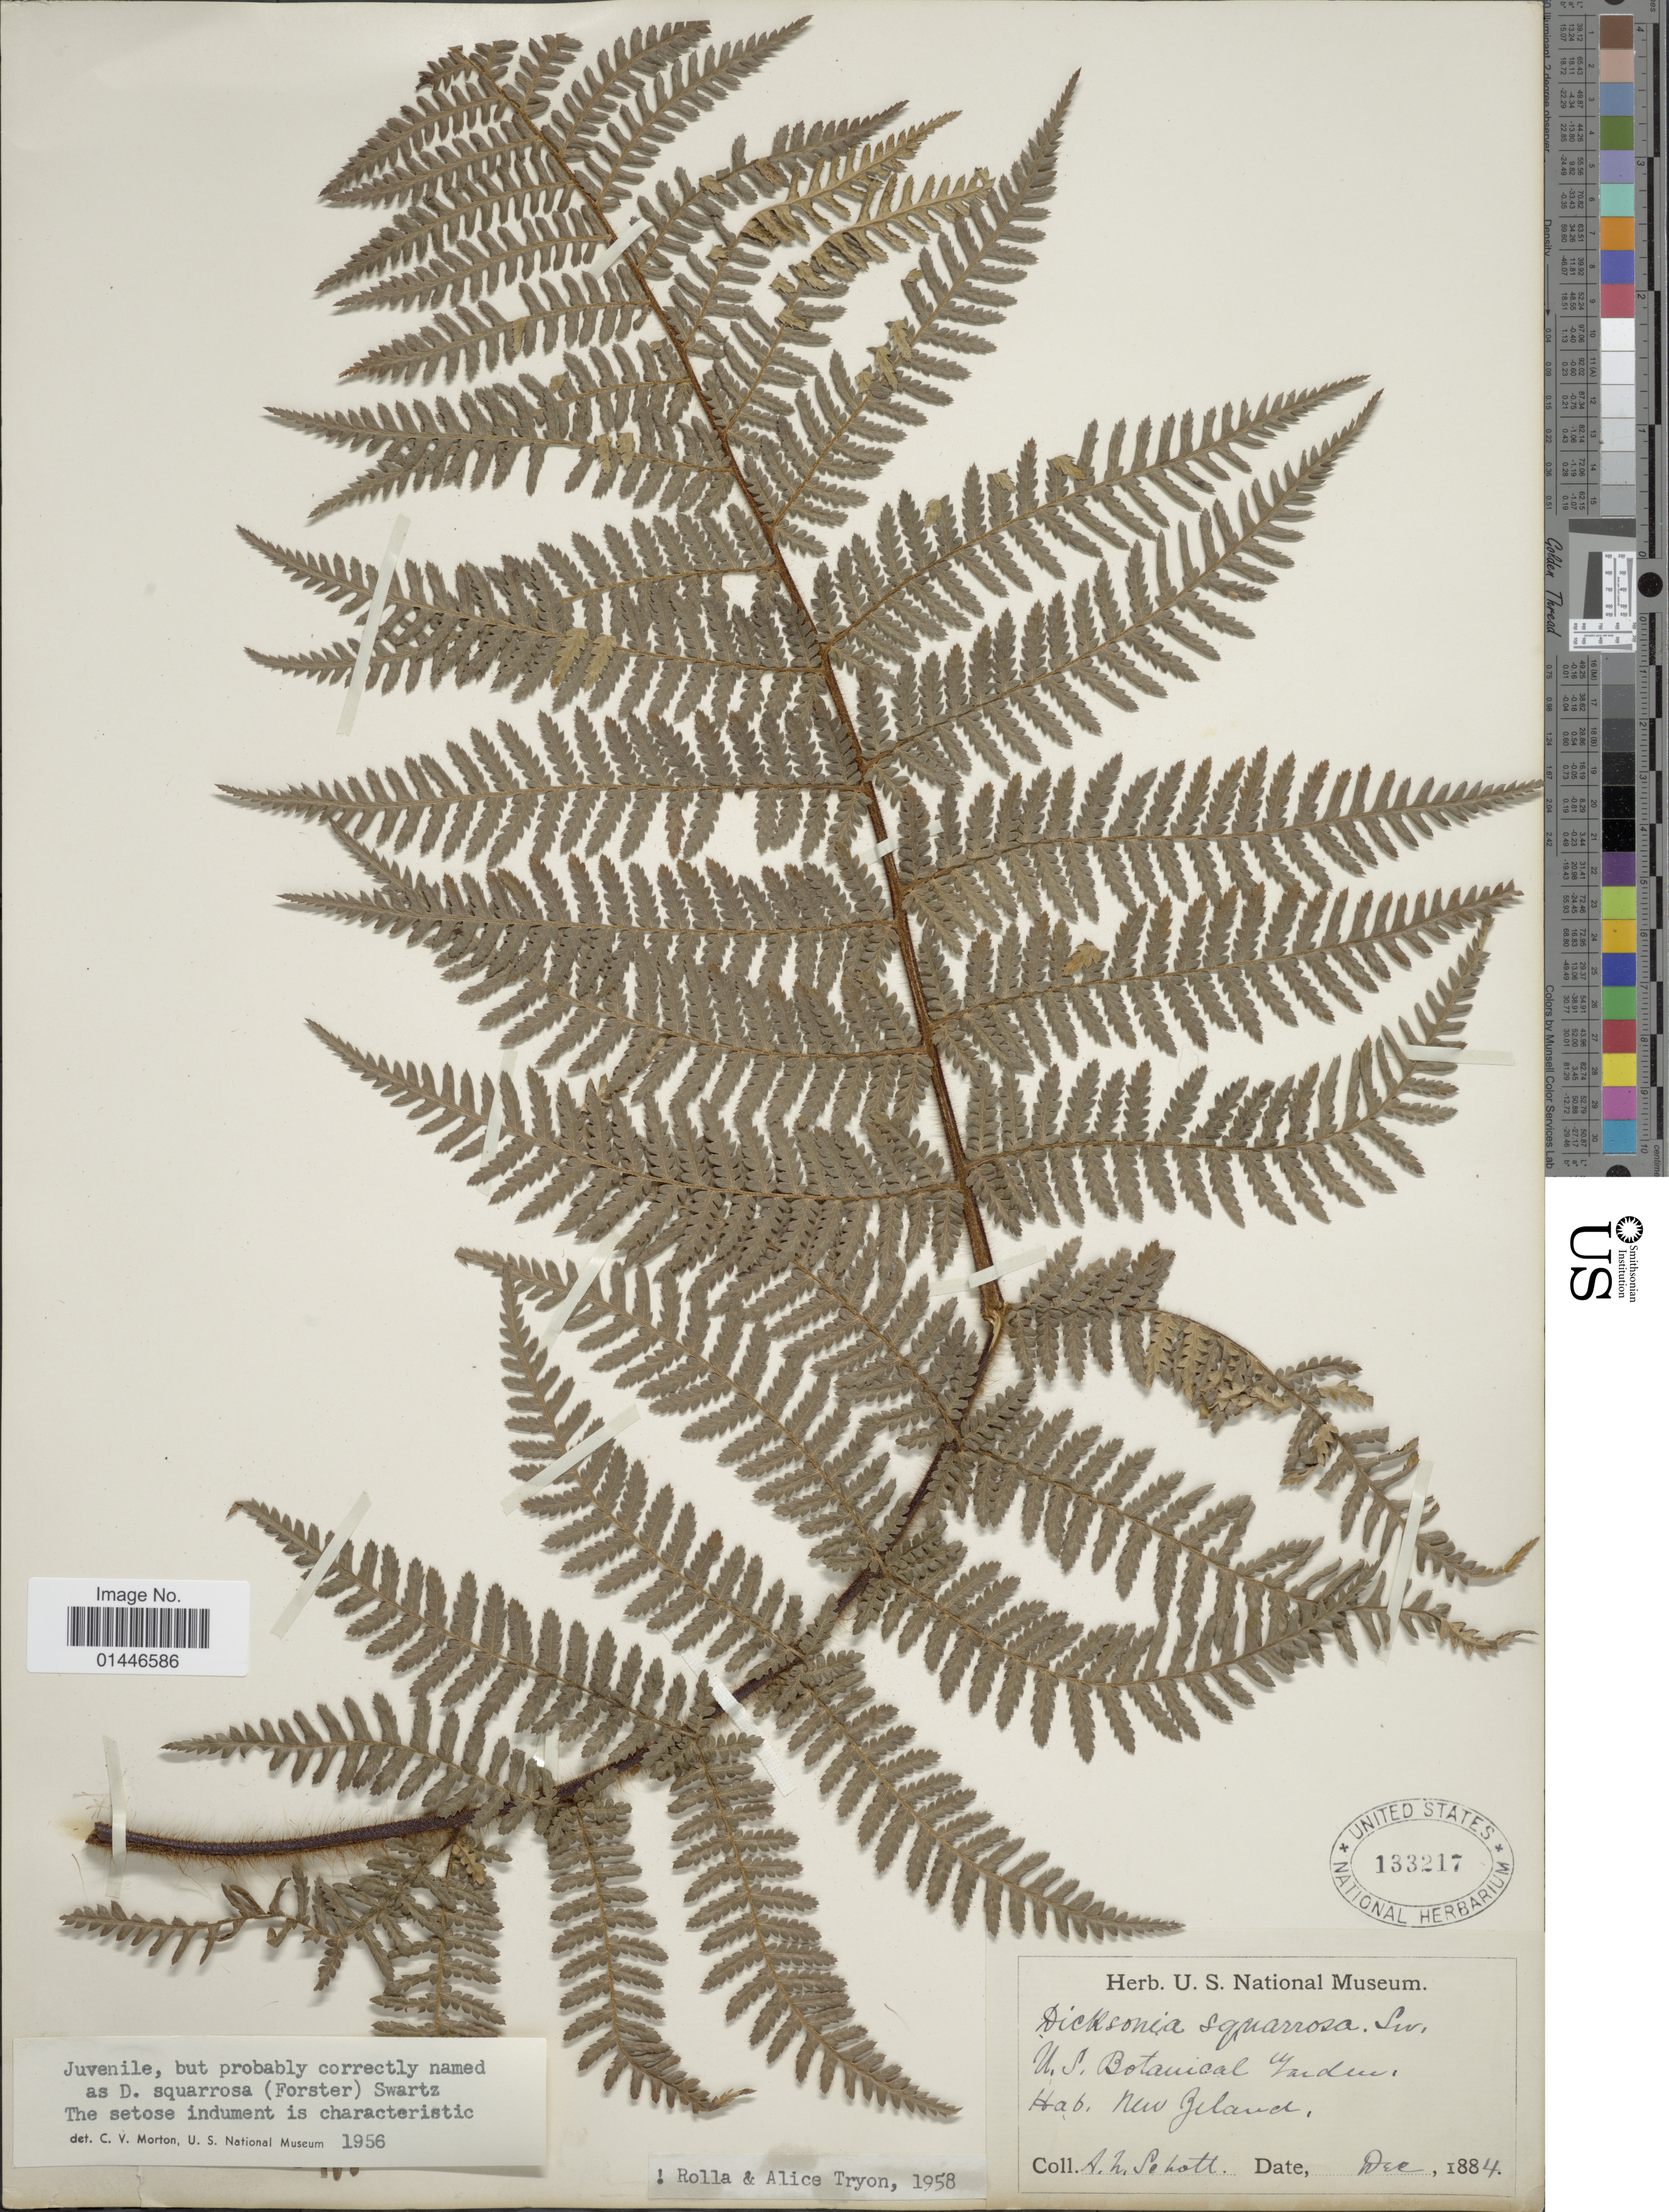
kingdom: Plantae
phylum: Tracheophyta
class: Polypodiopsida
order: Cyatheales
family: Dicksoniaceae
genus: Dicksonia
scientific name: Dicksonia squarrosa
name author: Sw.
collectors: A. L. Schott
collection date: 1884-12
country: United States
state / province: District of Columbia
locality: U.S. Botanical Garden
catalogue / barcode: US 133217